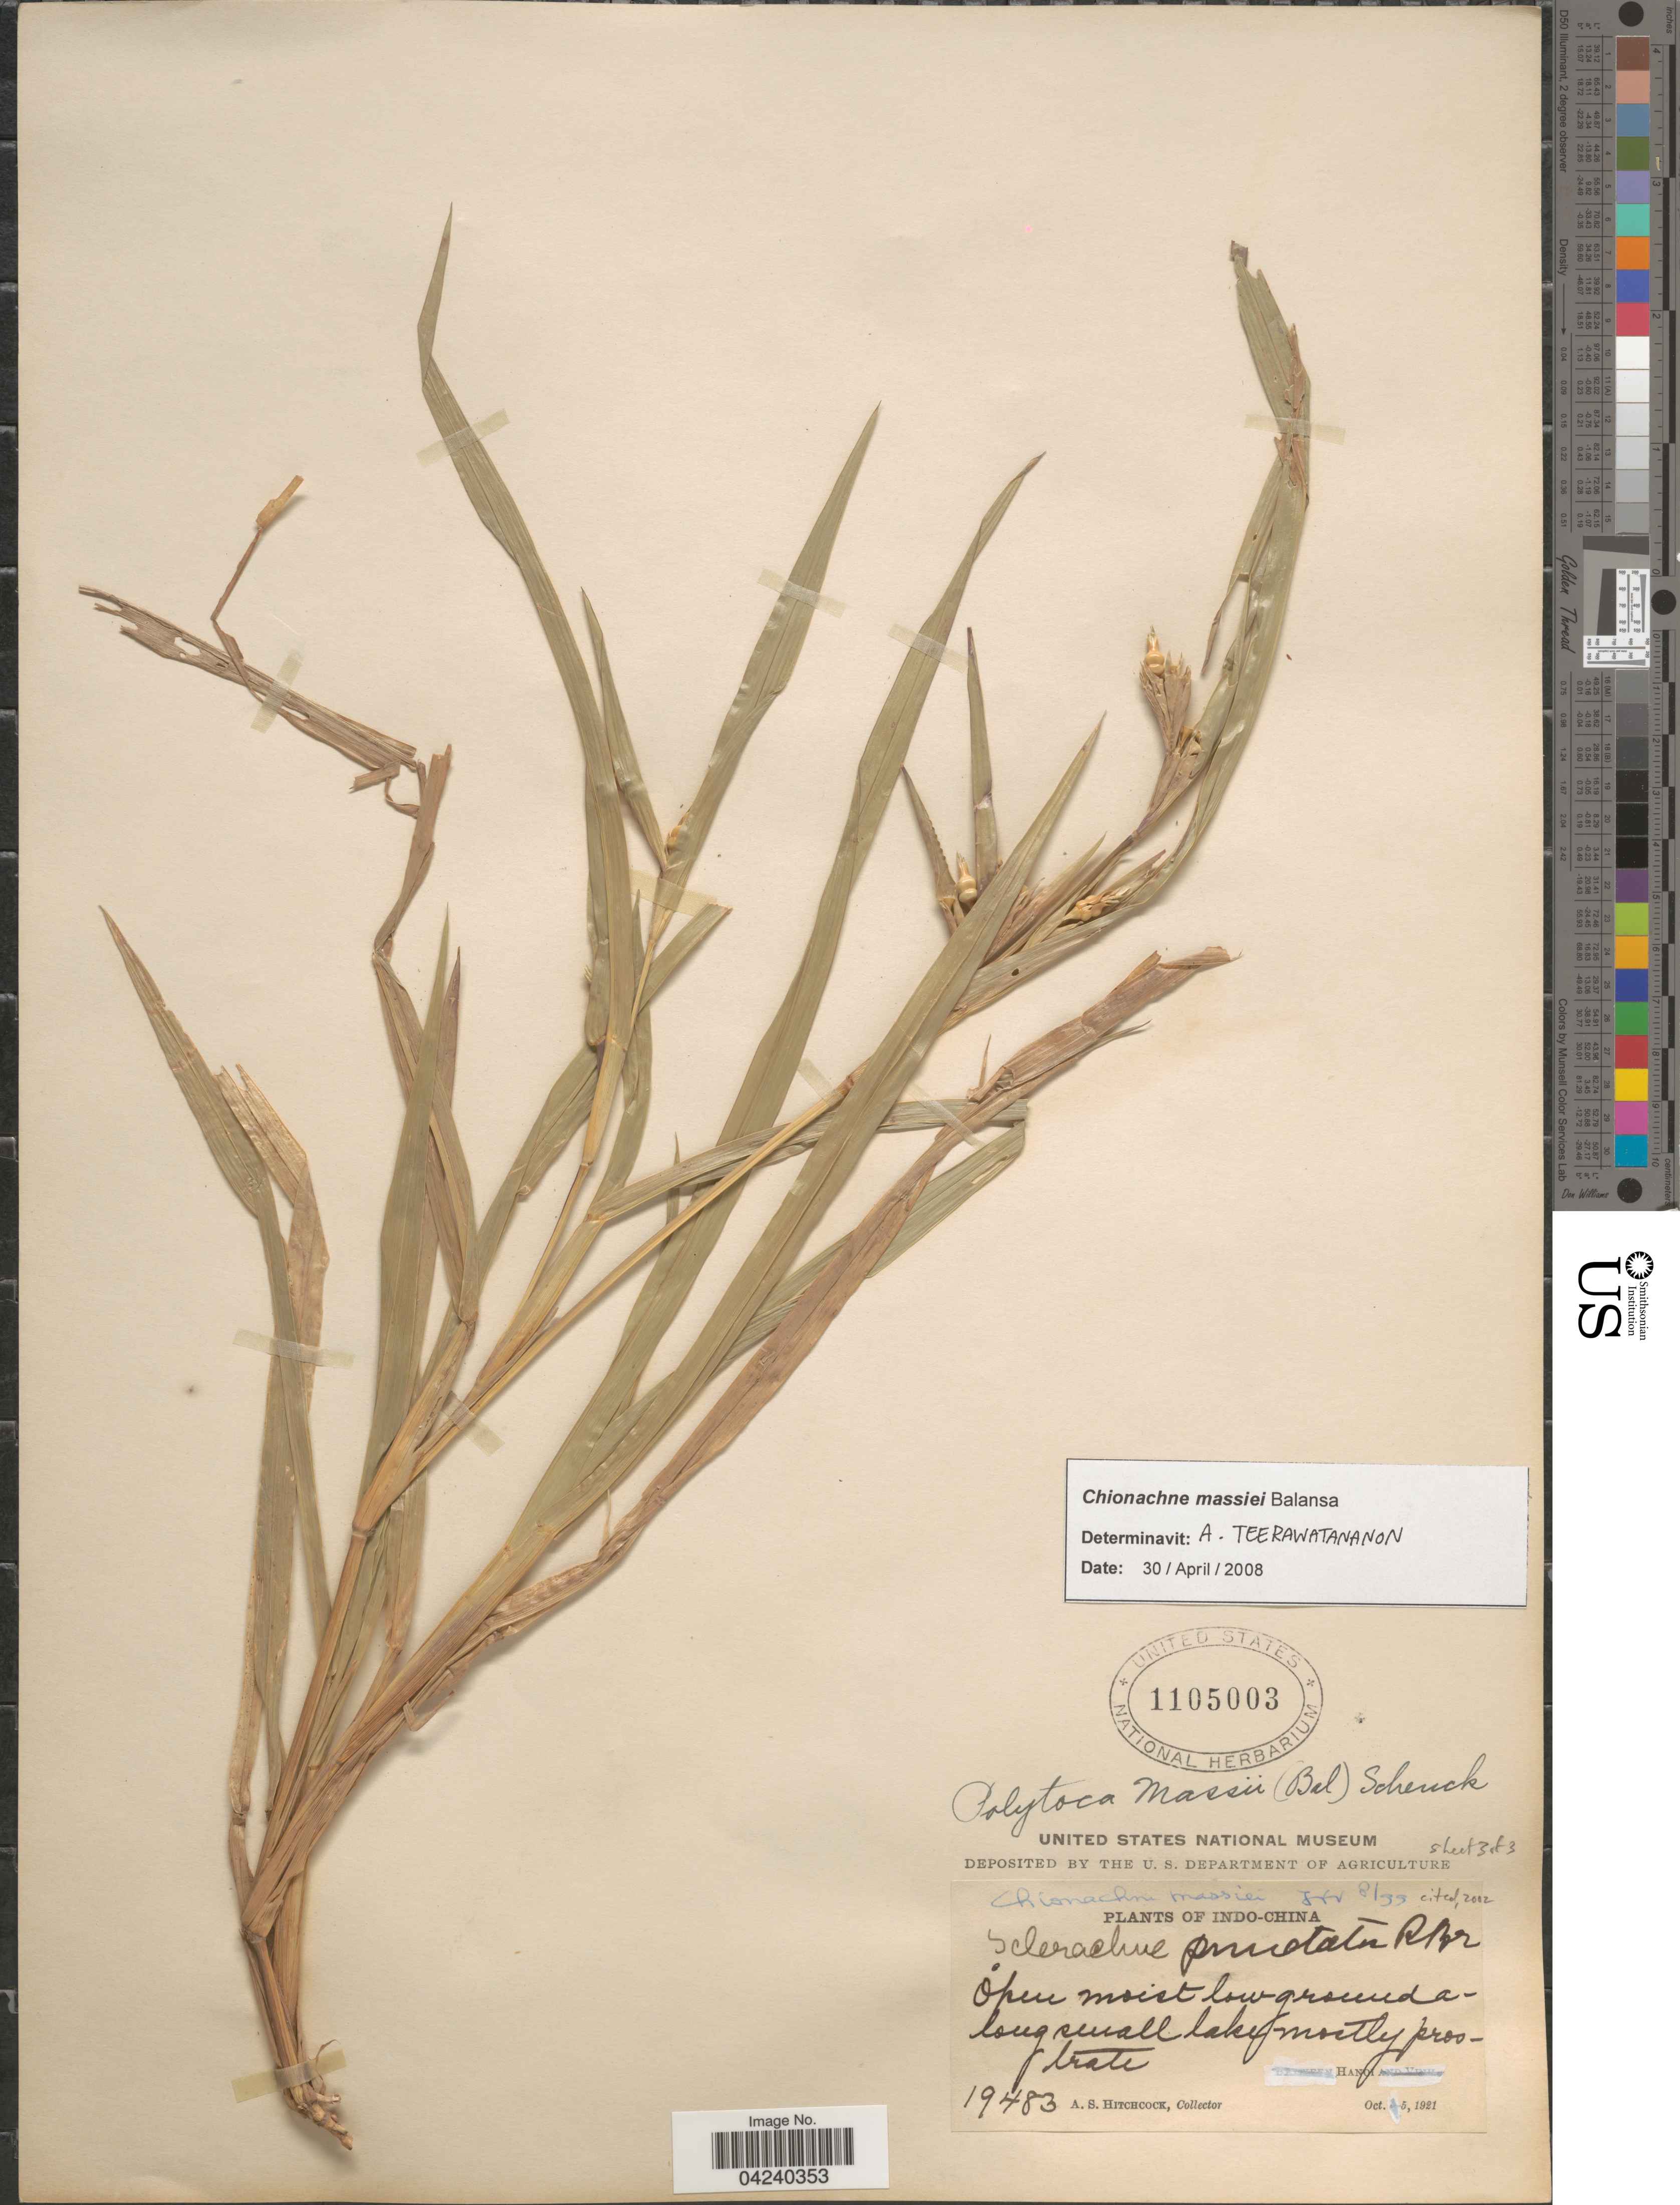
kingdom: Plantae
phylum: Tracheophyta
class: Liliopsida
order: Poales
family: Poaceae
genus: Chionachne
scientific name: Chionachne massiei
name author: Balansa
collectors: A. S. Hitchcock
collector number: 19483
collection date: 1921-10-05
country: Vietnam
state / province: Ha Noi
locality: Indo-China. Hanoi.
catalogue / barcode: US 1105003